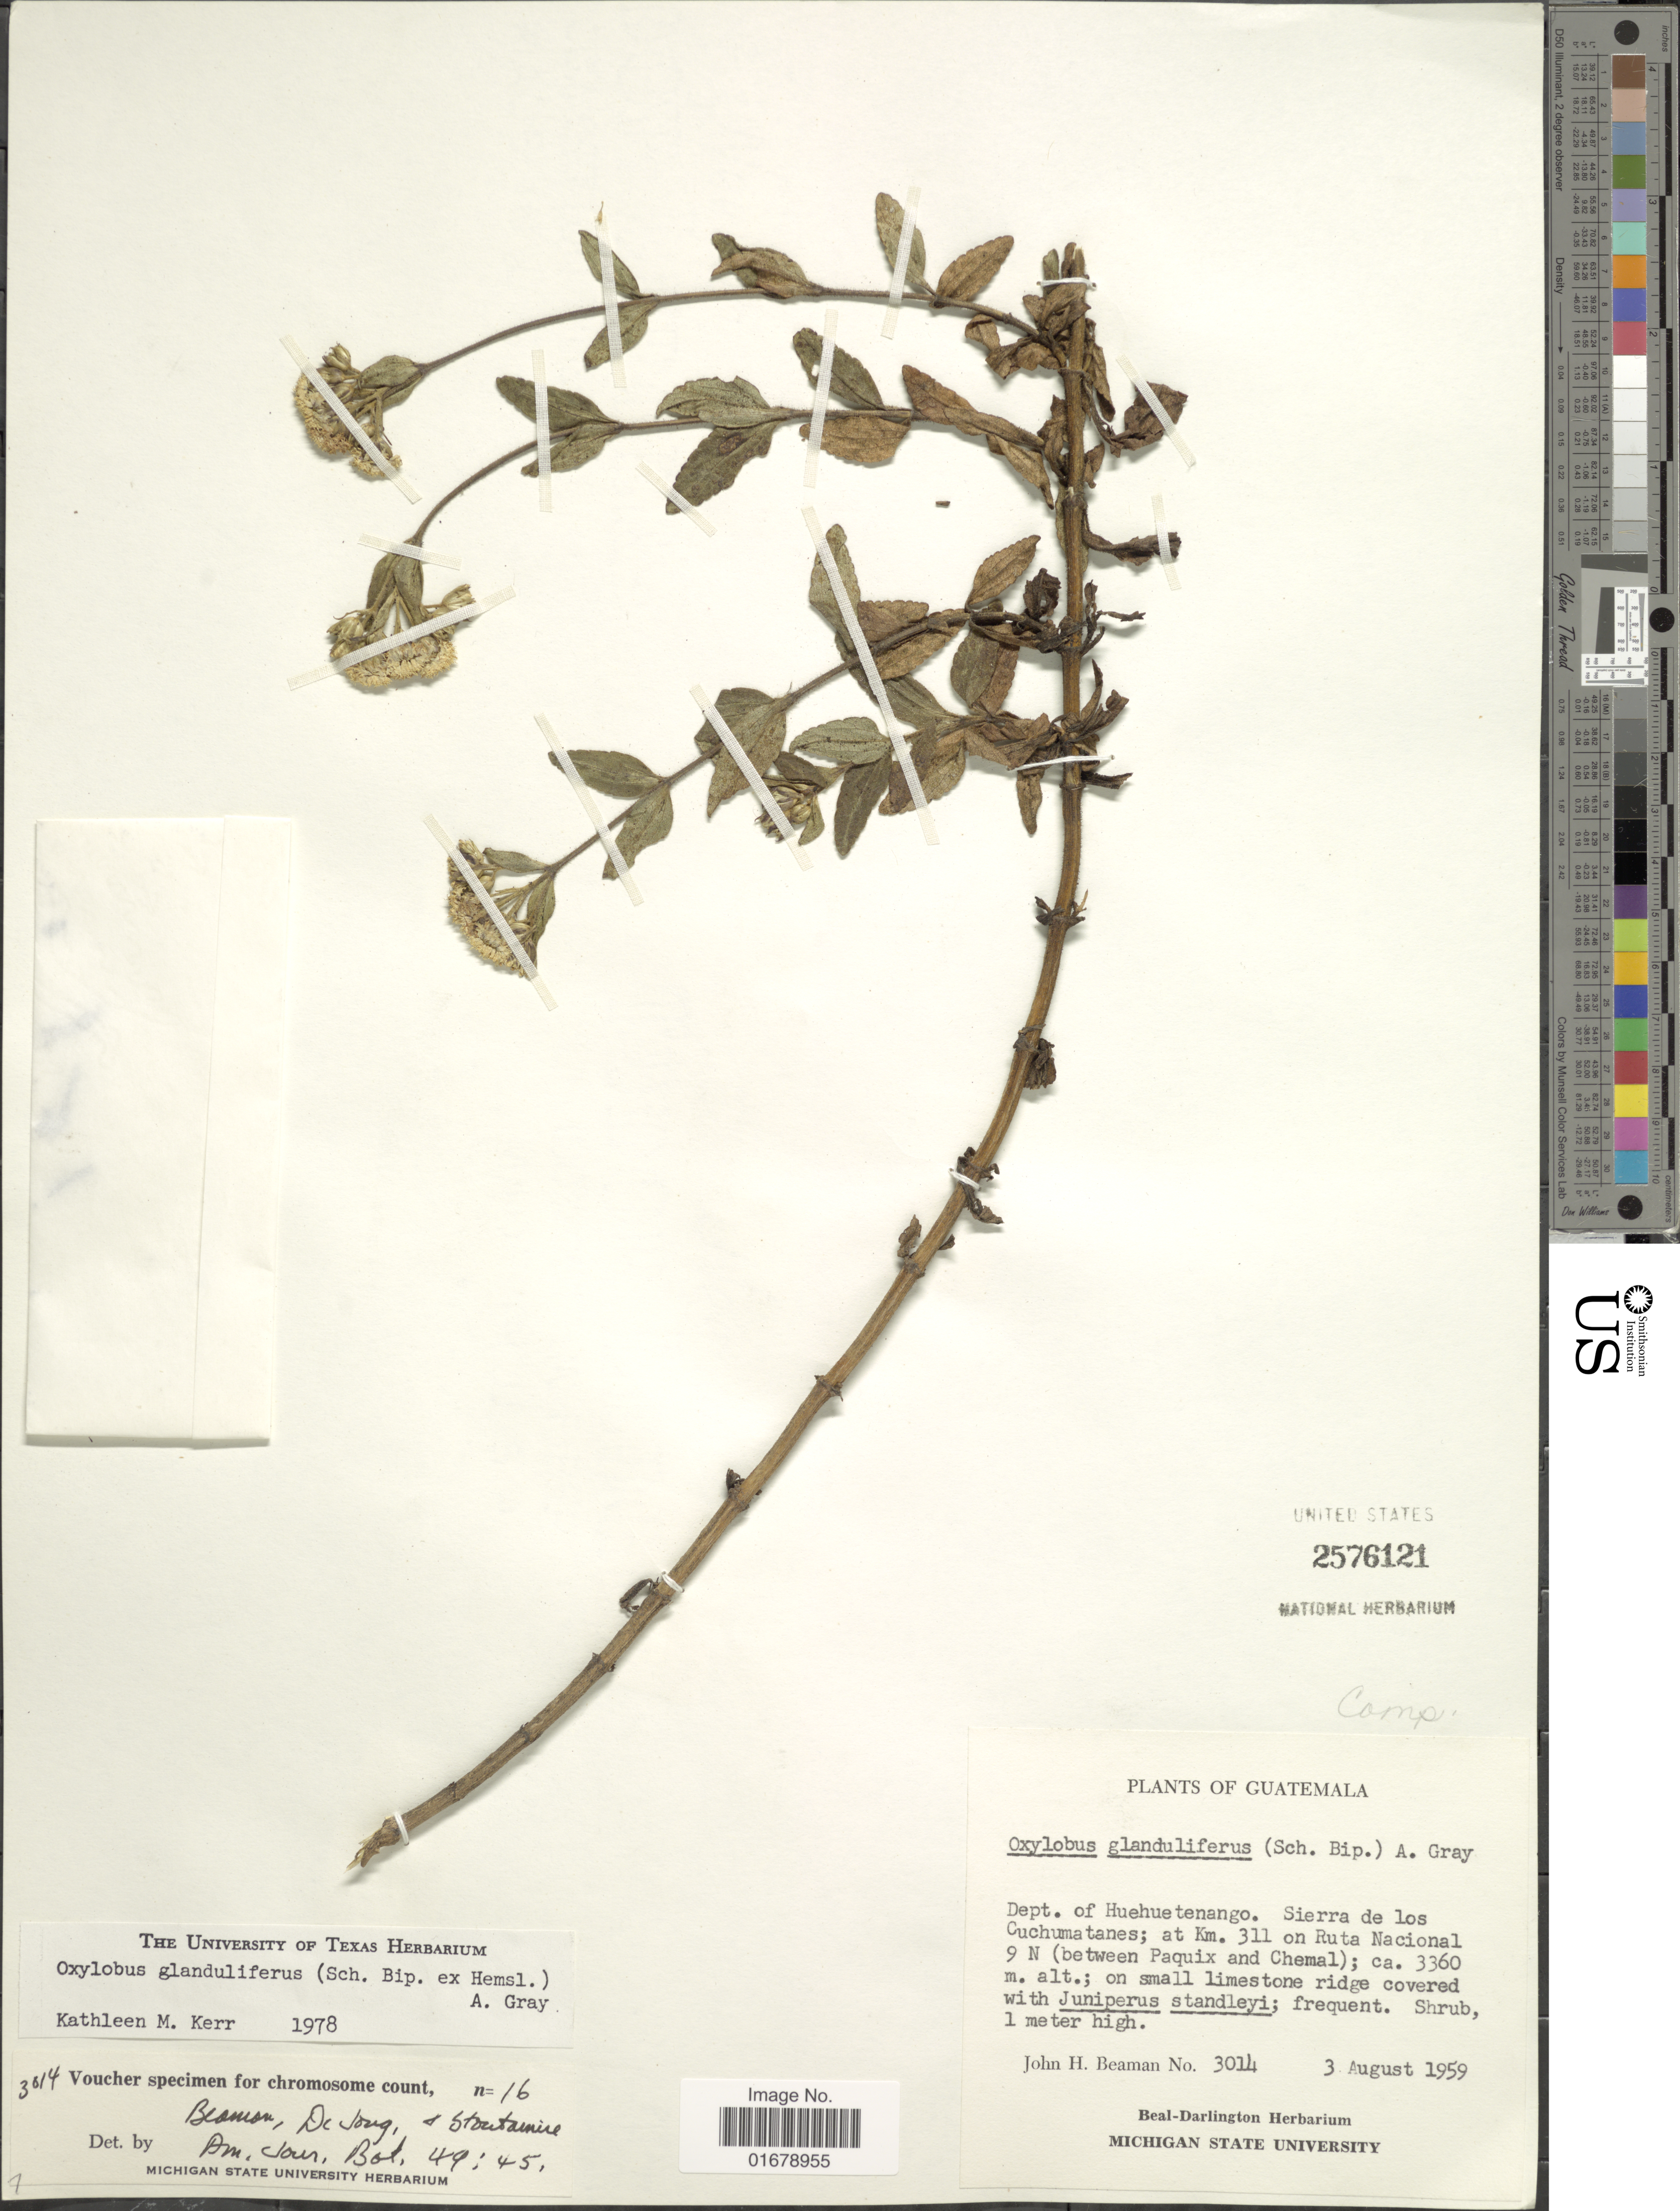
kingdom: Plantae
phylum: Tracheophyta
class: Magnoliopsida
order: Asterales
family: Asteraceae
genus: Oxylobus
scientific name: Oxylobus glanduliferus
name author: (Sch. Bip.) A. Gray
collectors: J. H. Beaman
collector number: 3014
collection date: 1959-08-03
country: Guatemala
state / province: Huehuetenango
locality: Guatemala. Dept. of Huehuetenango. Sierra de los Cuchumatanes; at Km. 311 on Ruta Nacional 9 N (between Paquix and Chemal)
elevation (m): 3360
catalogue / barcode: US 2576121